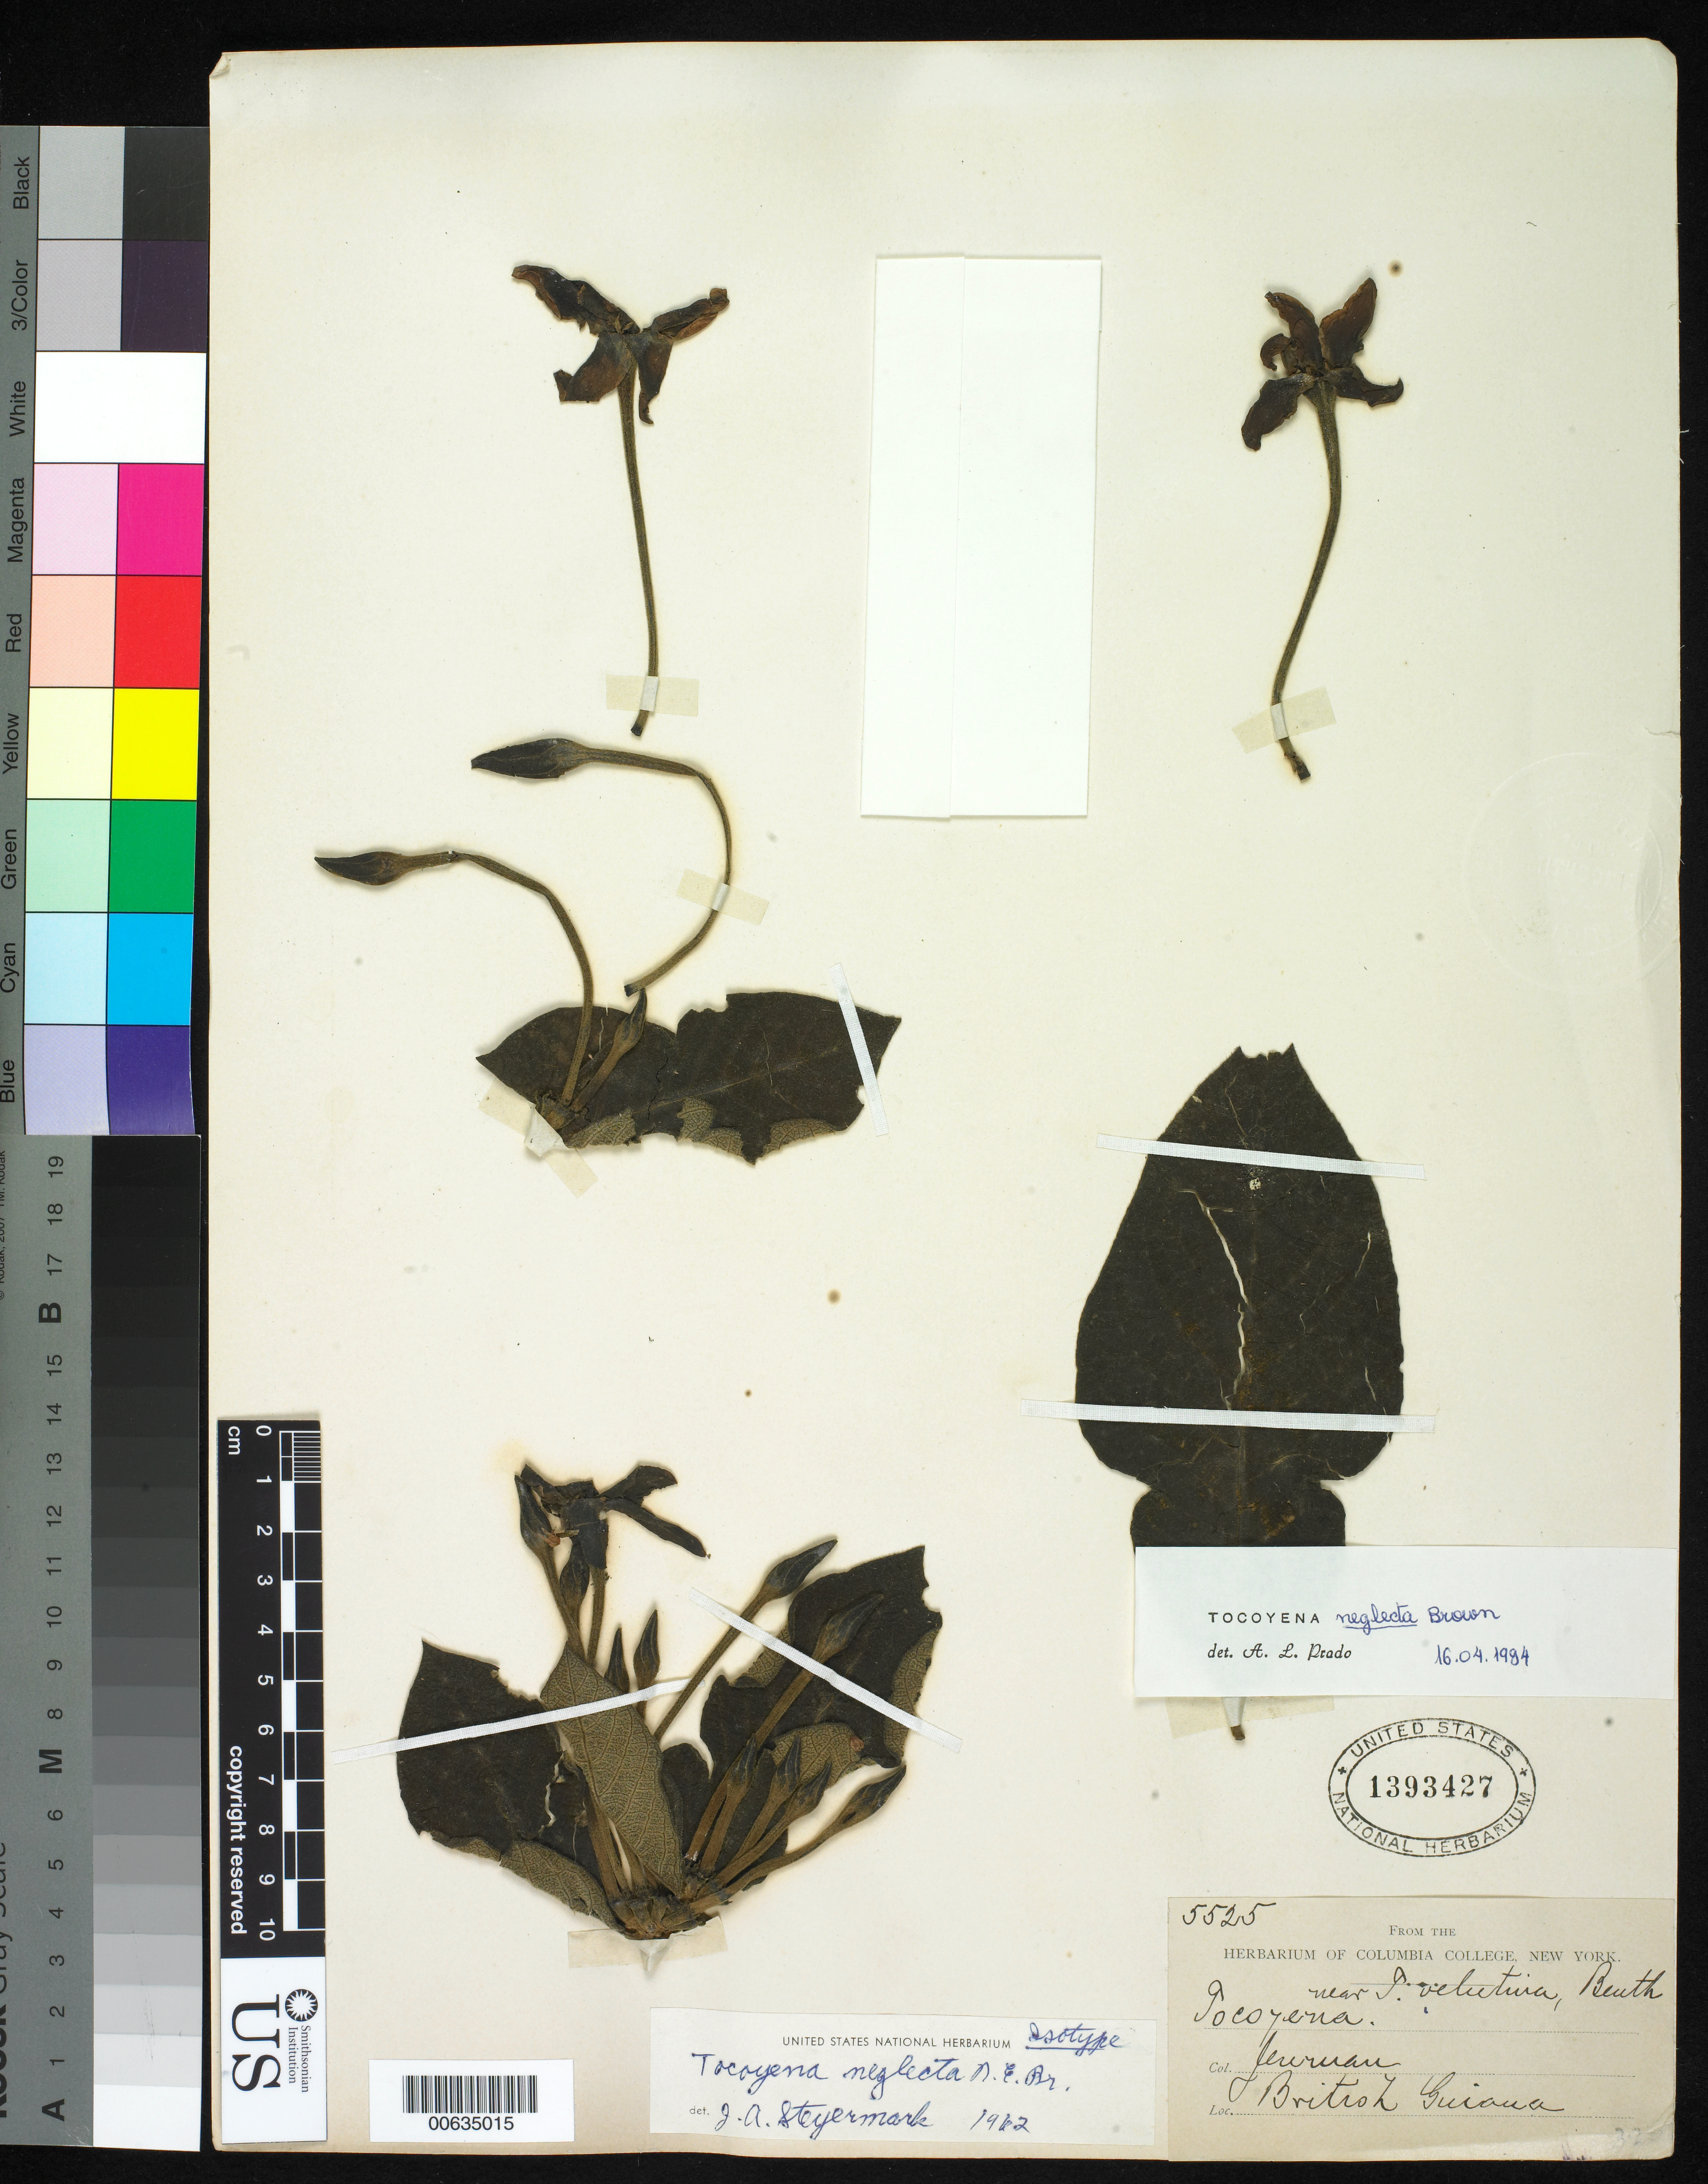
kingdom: Plantae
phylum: Tracheophyta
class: Magnoliopsida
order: Gentianales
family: Rubiaceae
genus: Tocoyena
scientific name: Tocoyena neglecta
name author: N.E. Br.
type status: Isotype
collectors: G. S. Jenman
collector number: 5525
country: Guyana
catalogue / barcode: US 1393427